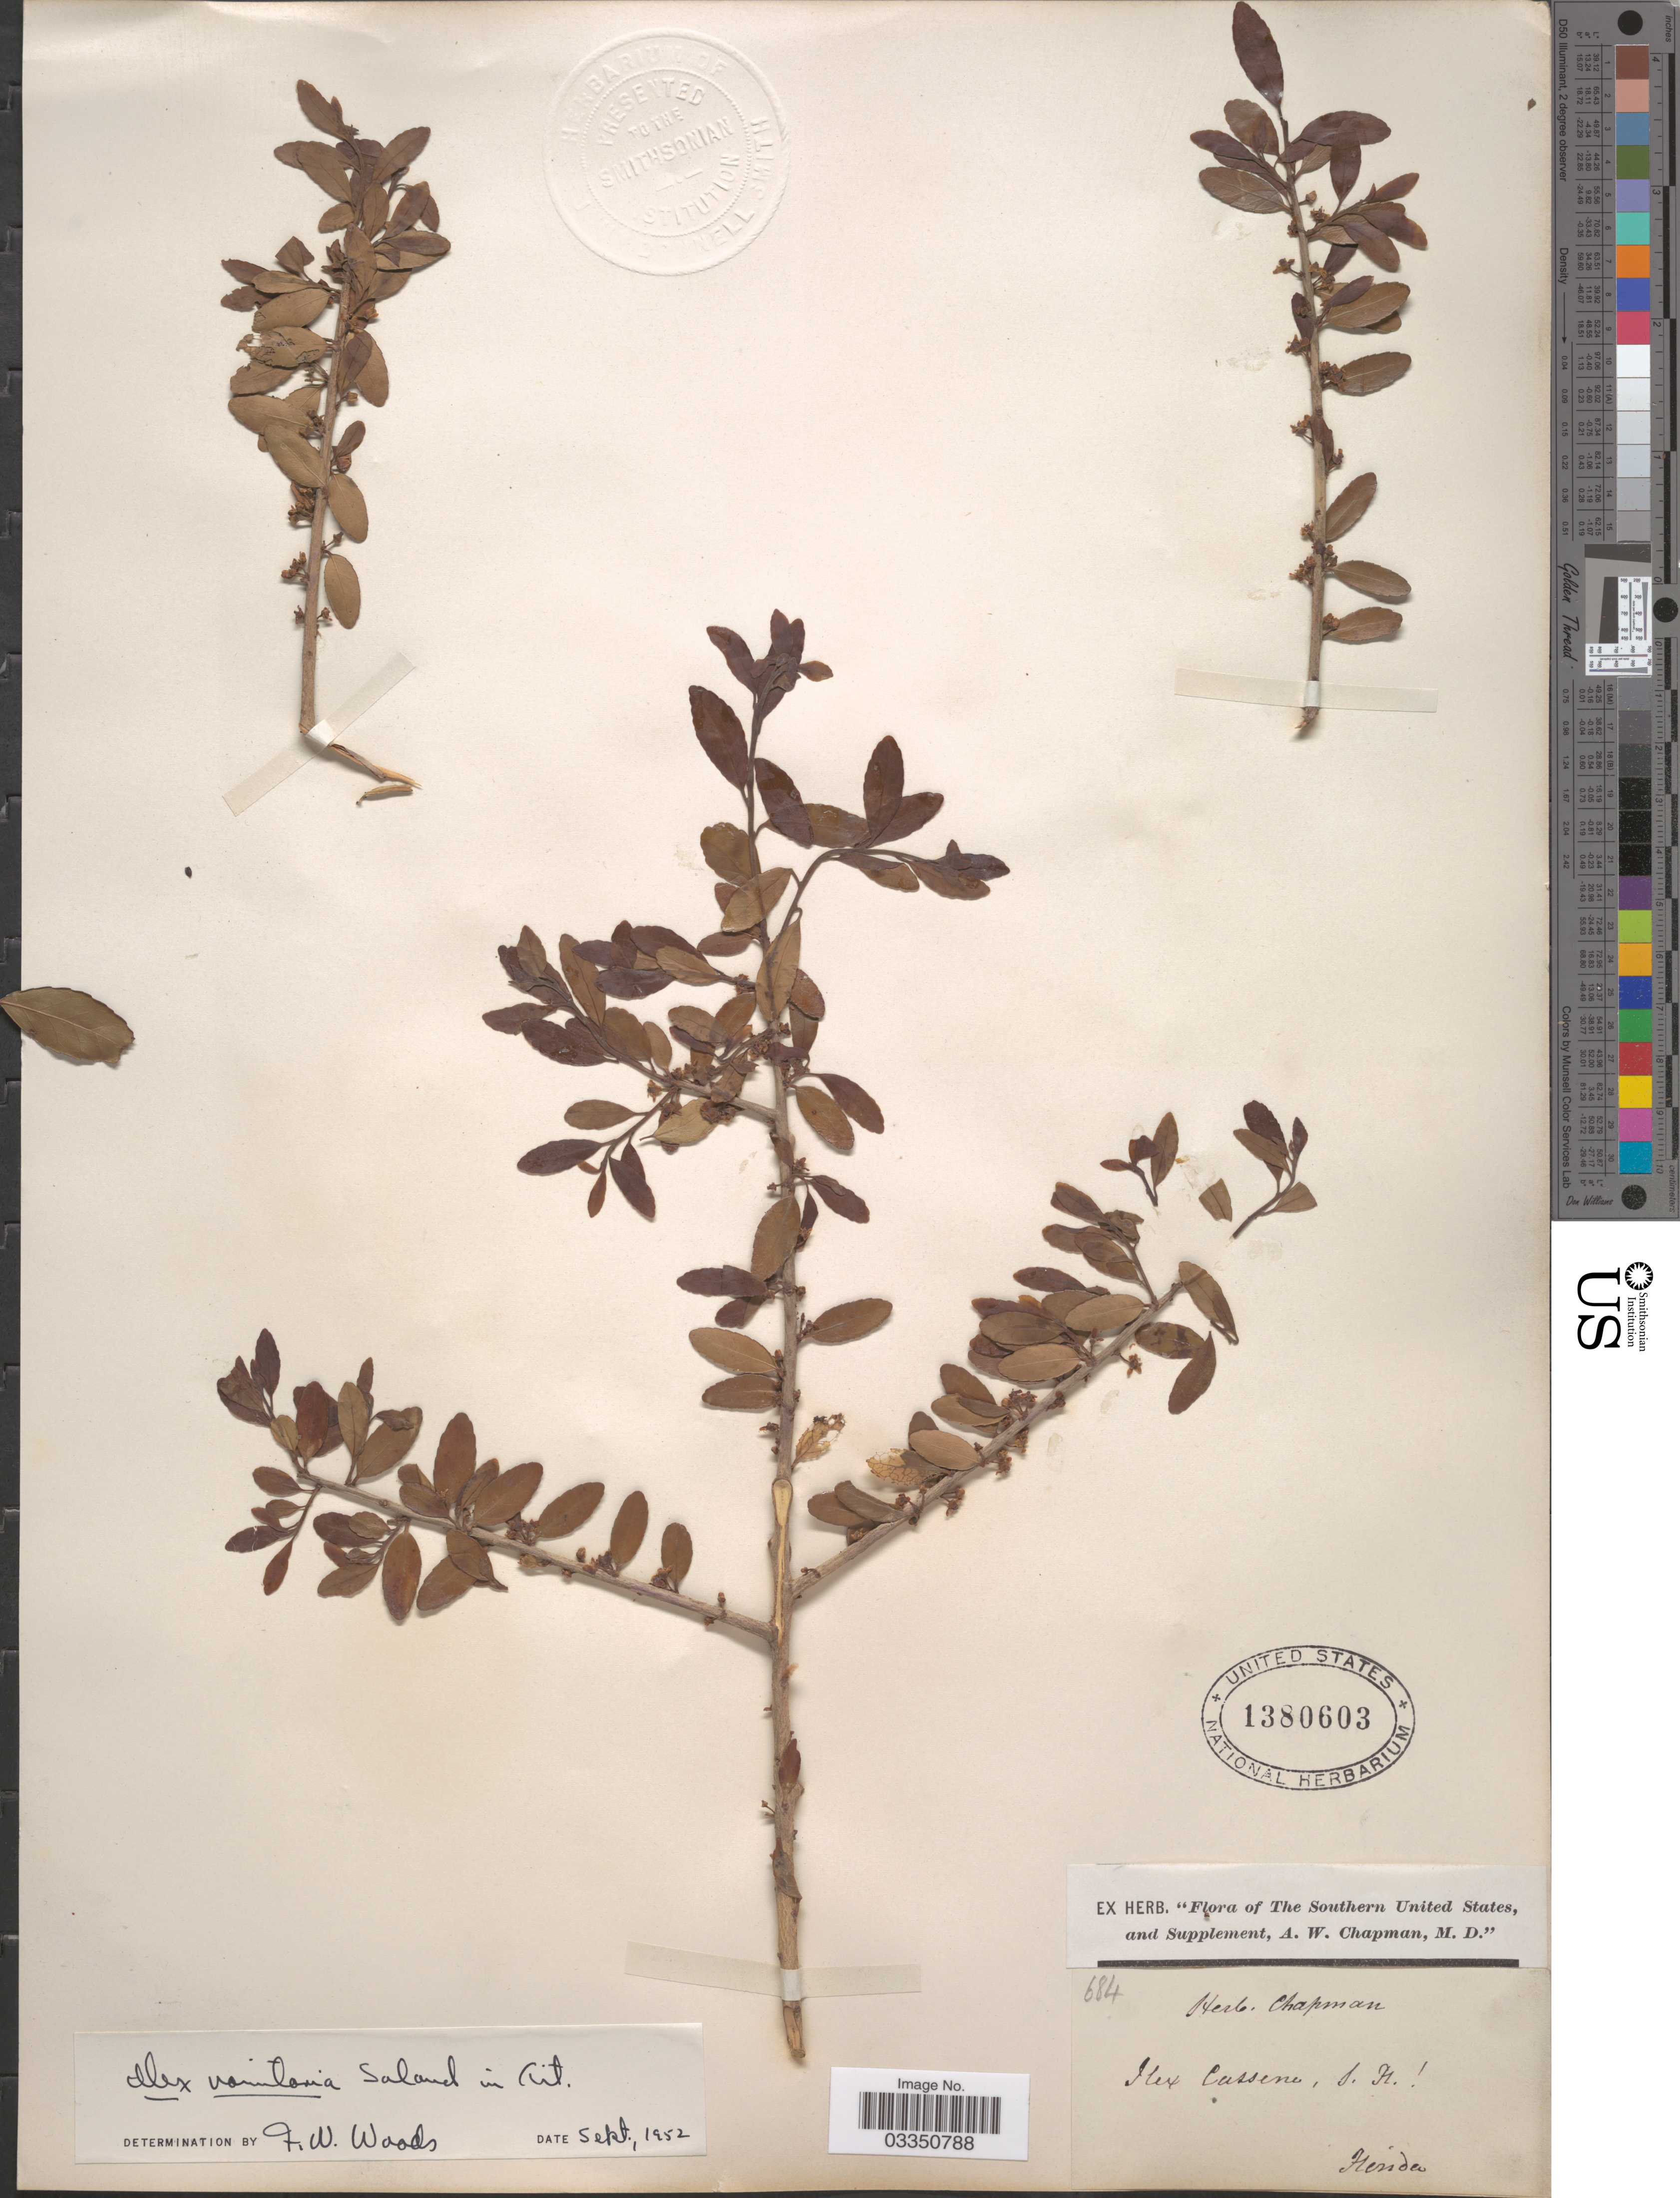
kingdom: Plantae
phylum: Tracheophyta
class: Magnoliopsida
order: Aquifoliales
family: Aquifoliaceae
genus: Ilex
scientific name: Ilex vomitoria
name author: Aiton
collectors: ex herb. A.W. Chapman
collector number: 684?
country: United States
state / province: Florida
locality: Southern United States.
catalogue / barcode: US 1380603